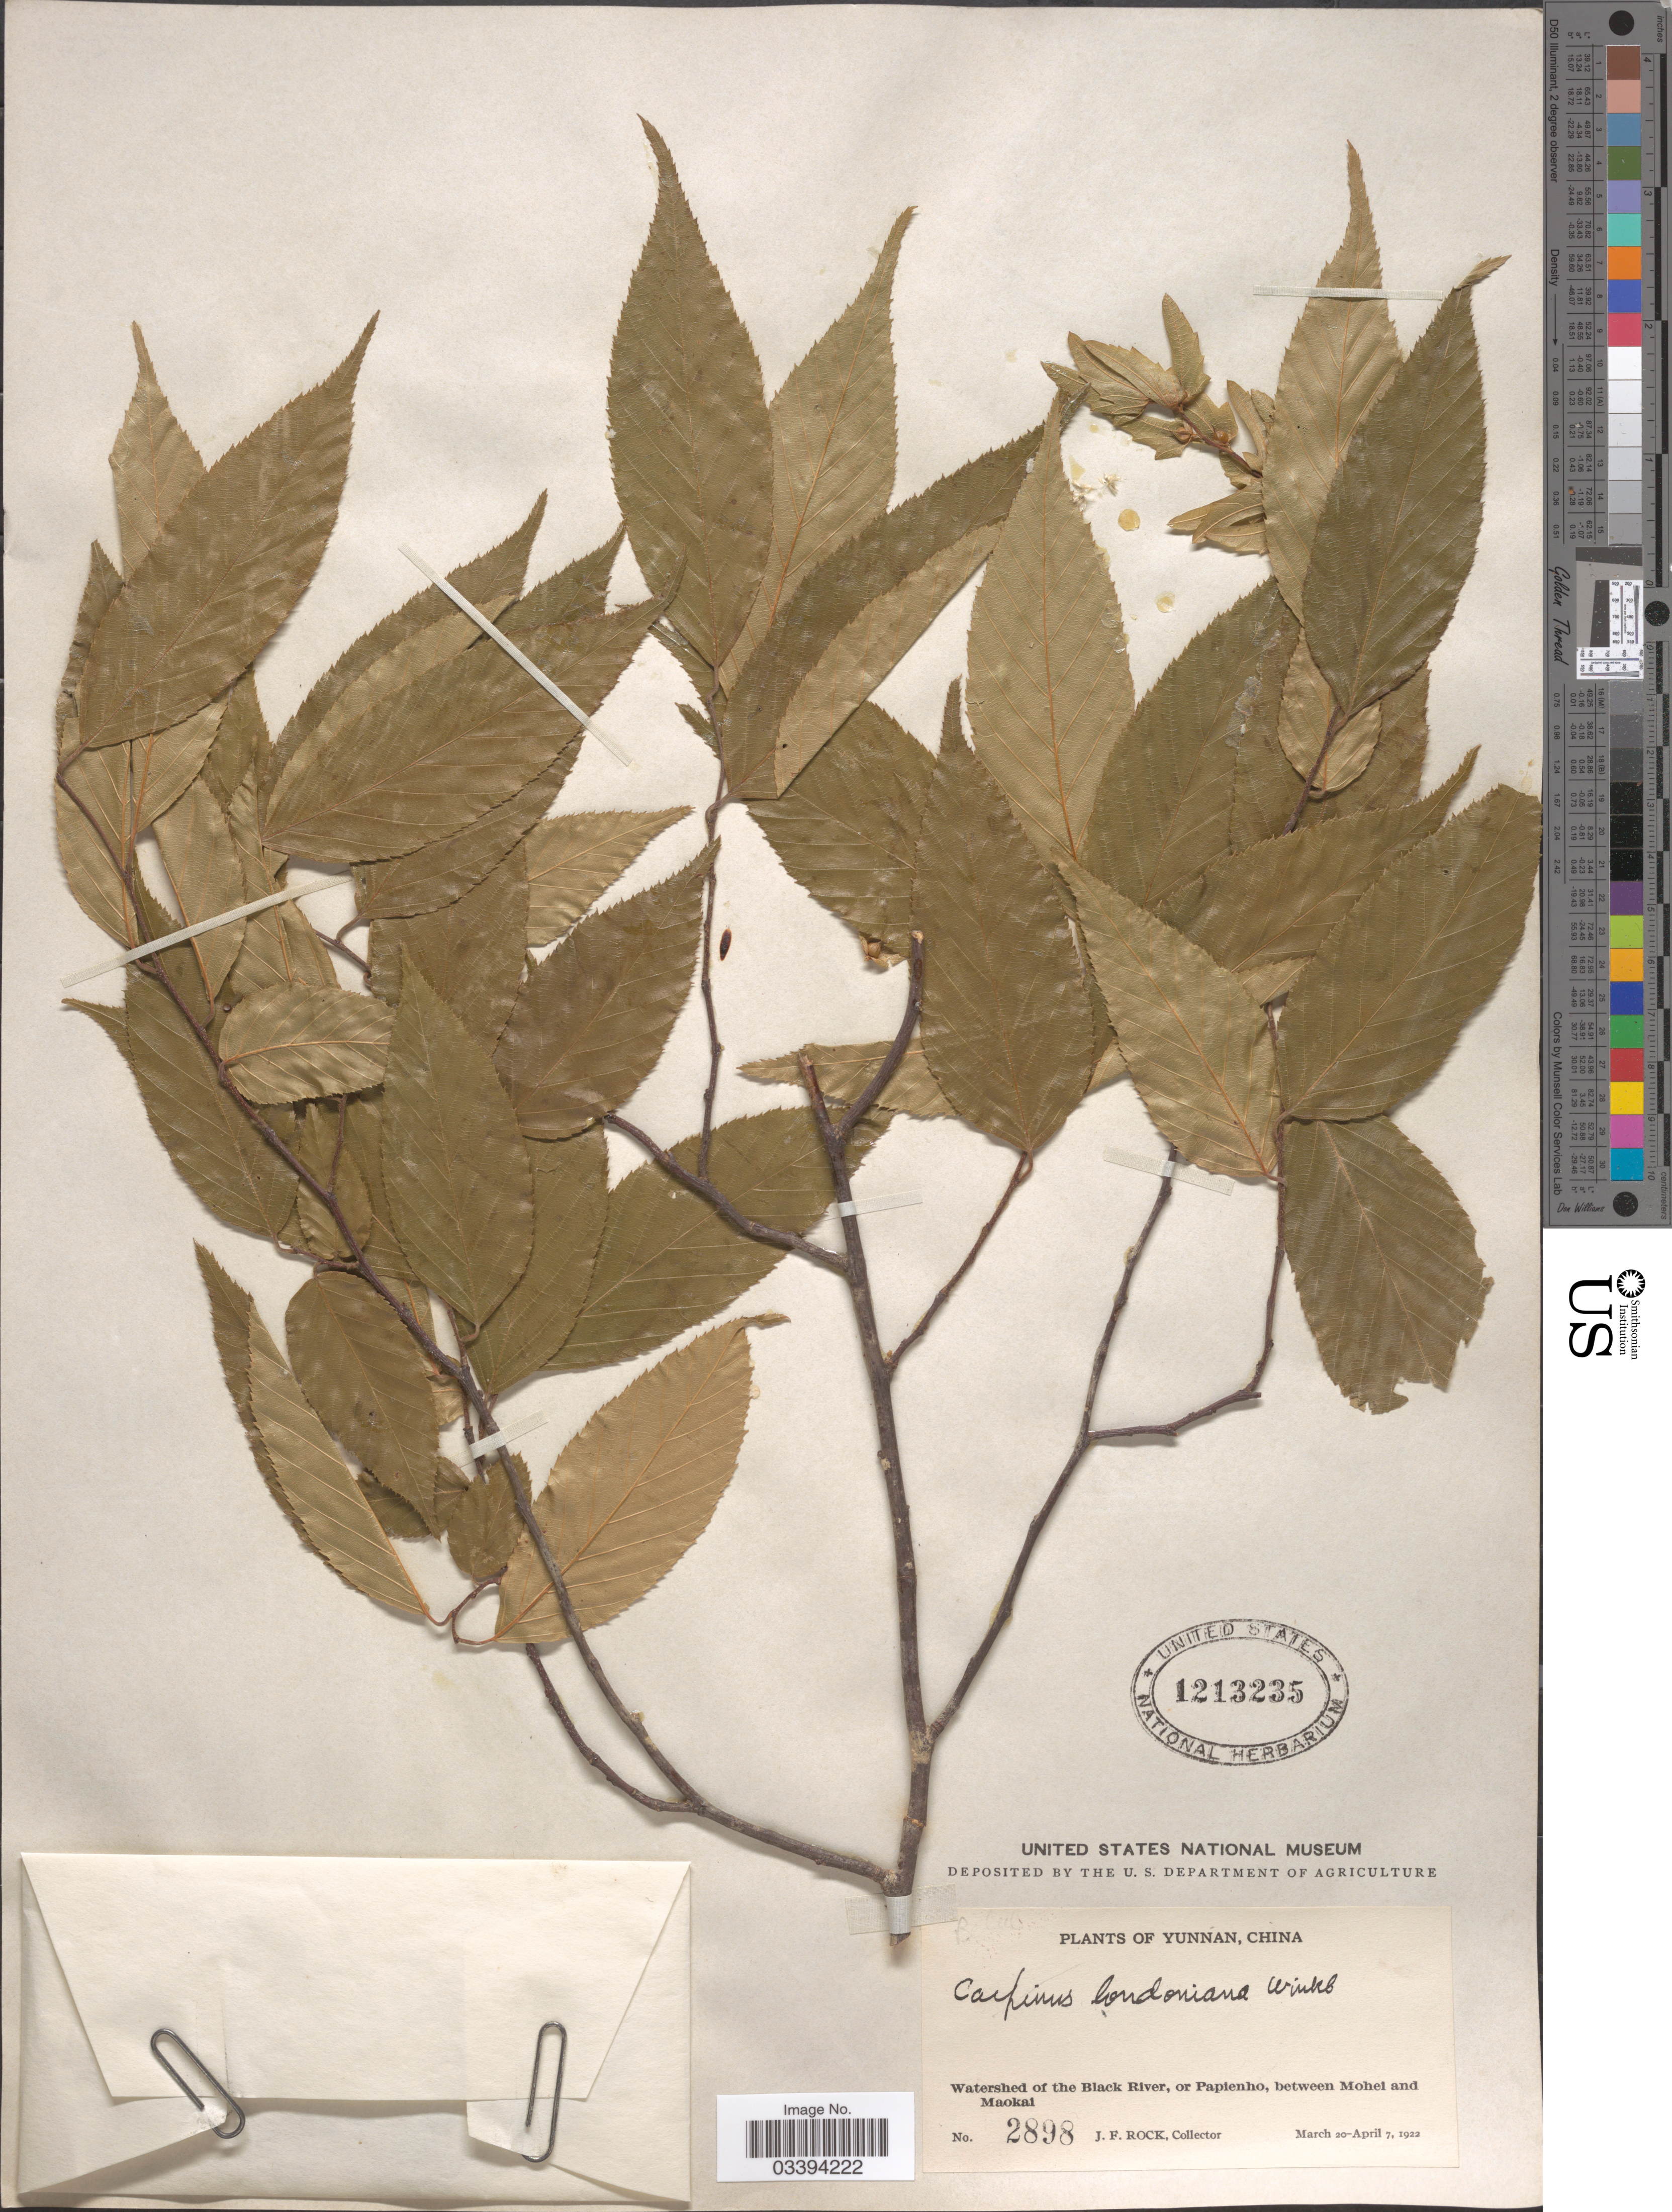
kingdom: Plantae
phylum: Tracheophyta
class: Magnoliopsida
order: Fagales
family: Betulaceae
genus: Carpinus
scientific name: Carpinus londoniana var. londoniana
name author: H.J.P. Winkl.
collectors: J. Rock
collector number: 2898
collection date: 1922-03-20/1922-04-07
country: China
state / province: Yunnan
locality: Watershed on the Black River, or Papienho, between Mohei and Maokai.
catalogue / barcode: US 1213235